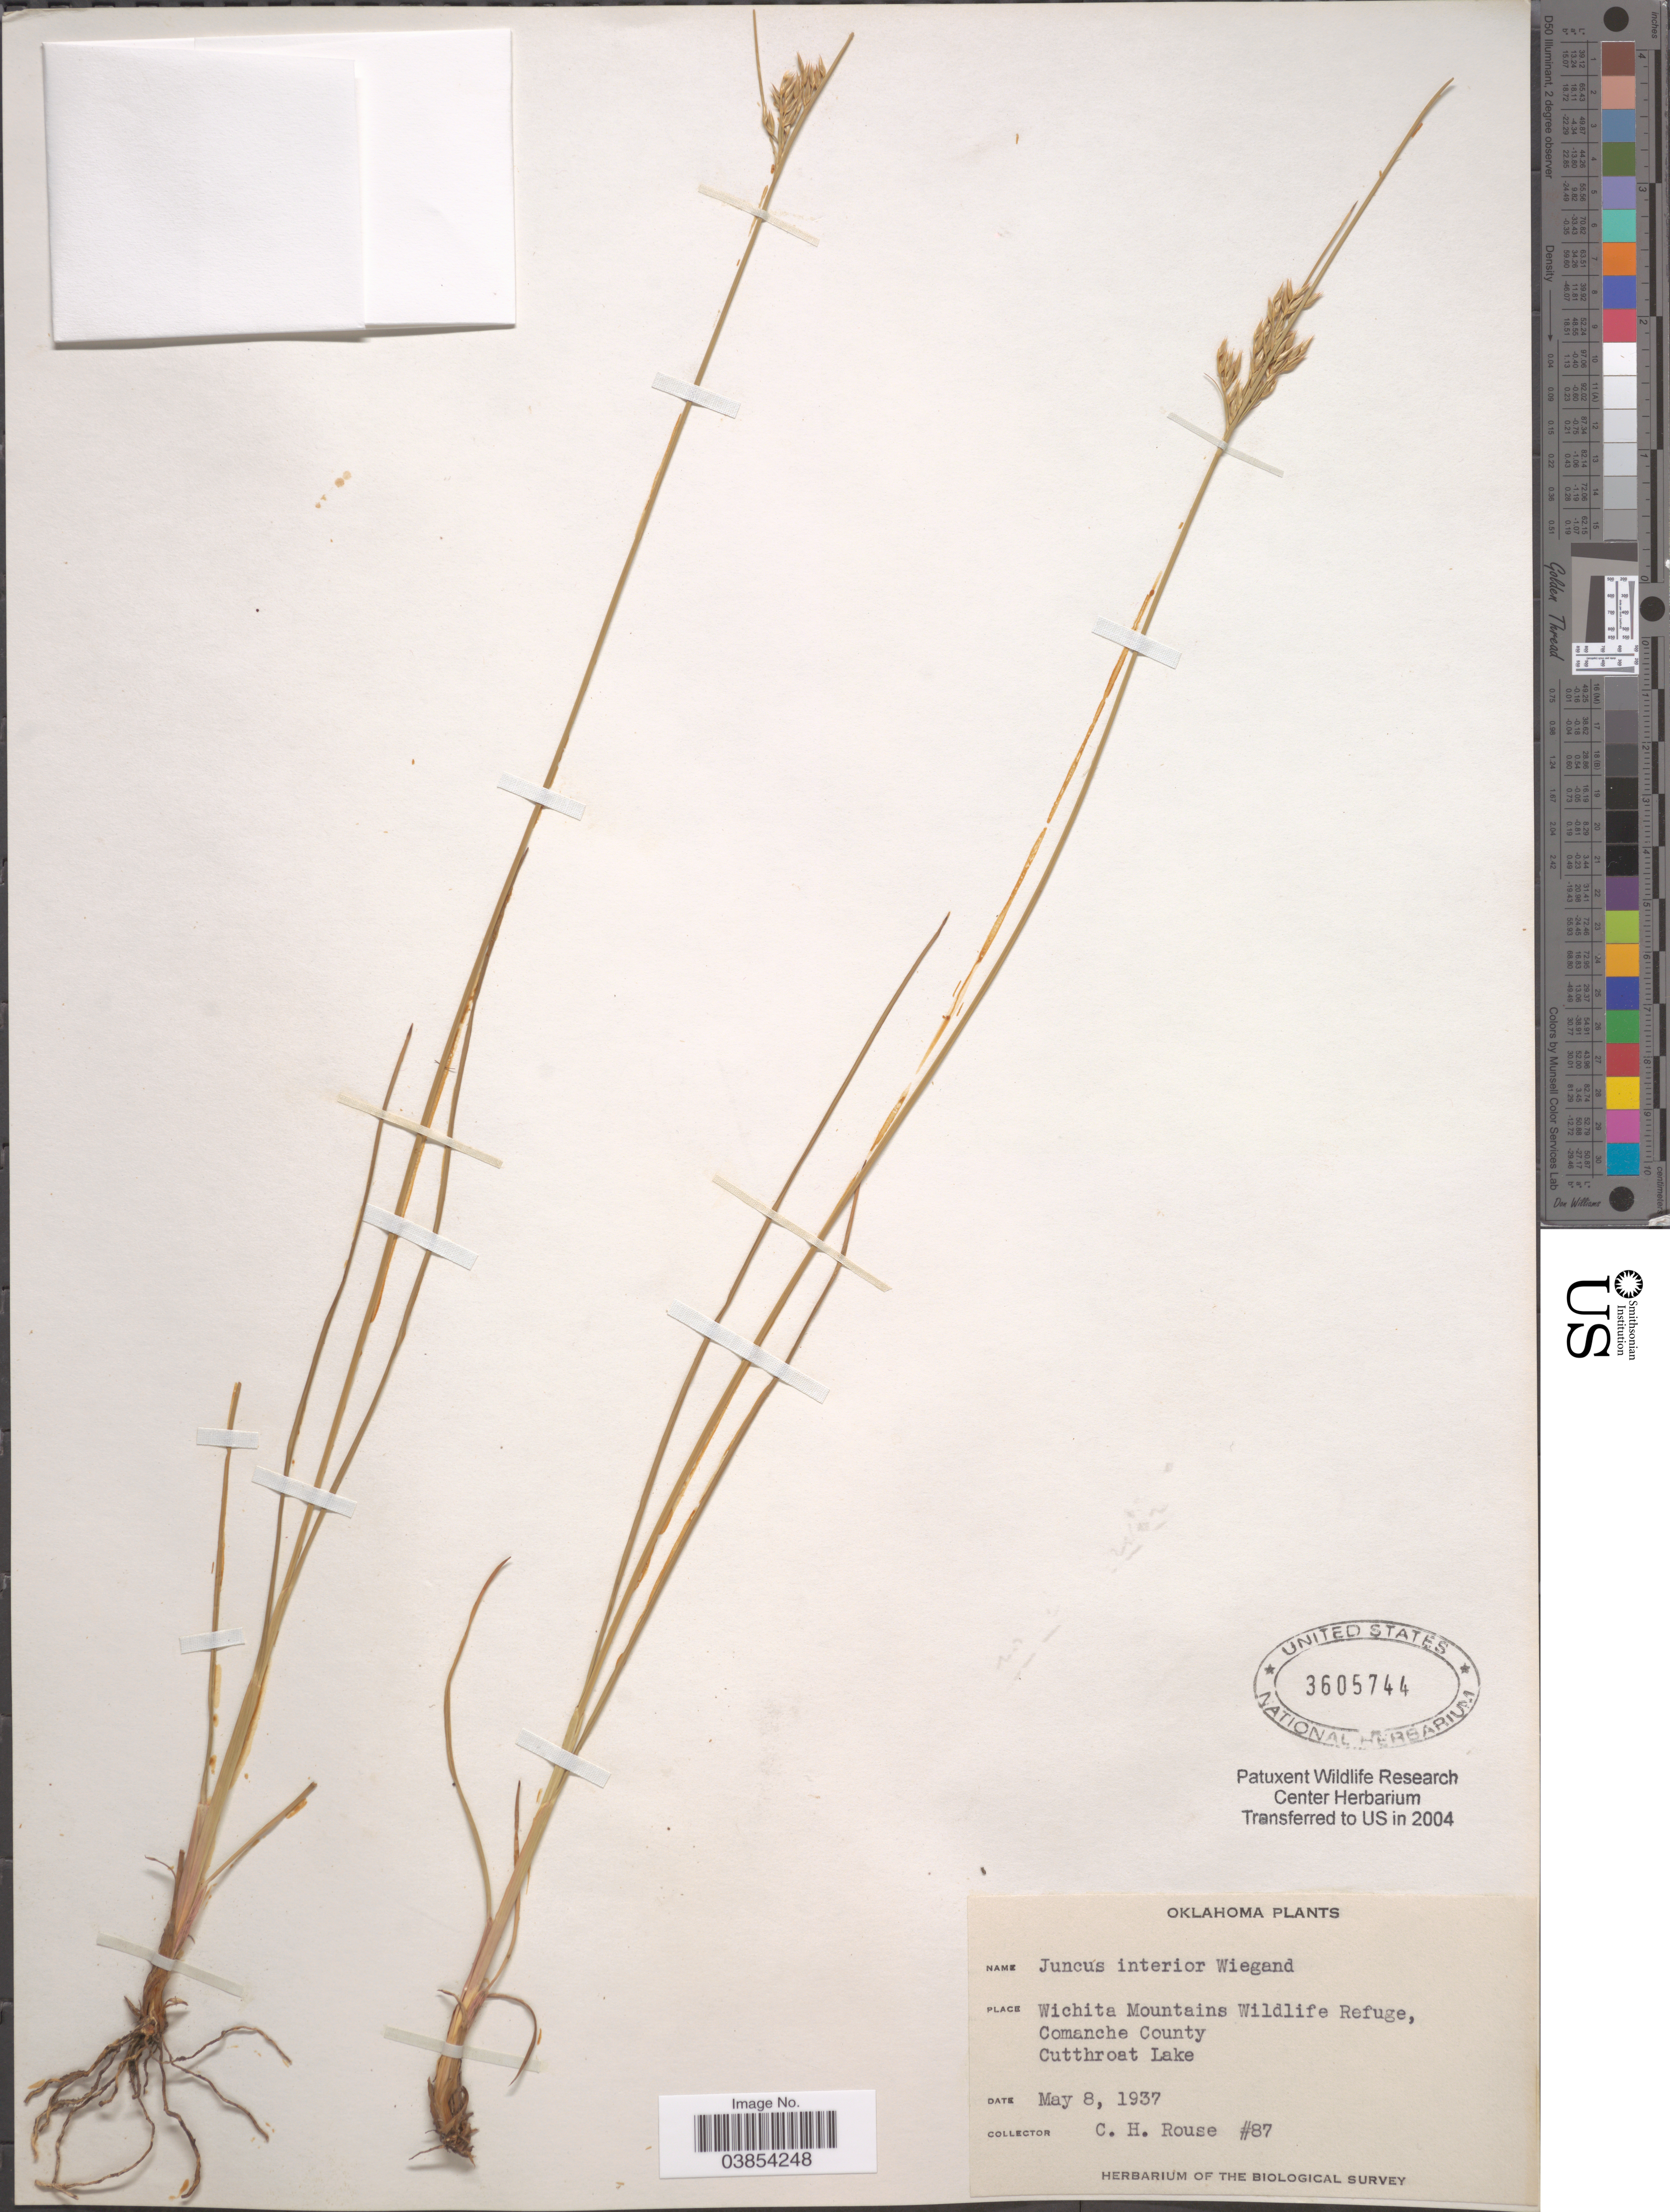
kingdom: Plantae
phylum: Tracheophyta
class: Liliopsida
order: Poales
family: Juncaceae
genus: Juncus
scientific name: Juncus interior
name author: Wiegand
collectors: C. Rouse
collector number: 87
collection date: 1937-05-08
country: United States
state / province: Oklahoma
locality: Wichita Mountains Wildlife Refuge, Comanche County. Cutthroat Lake.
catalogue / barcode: US 3605744